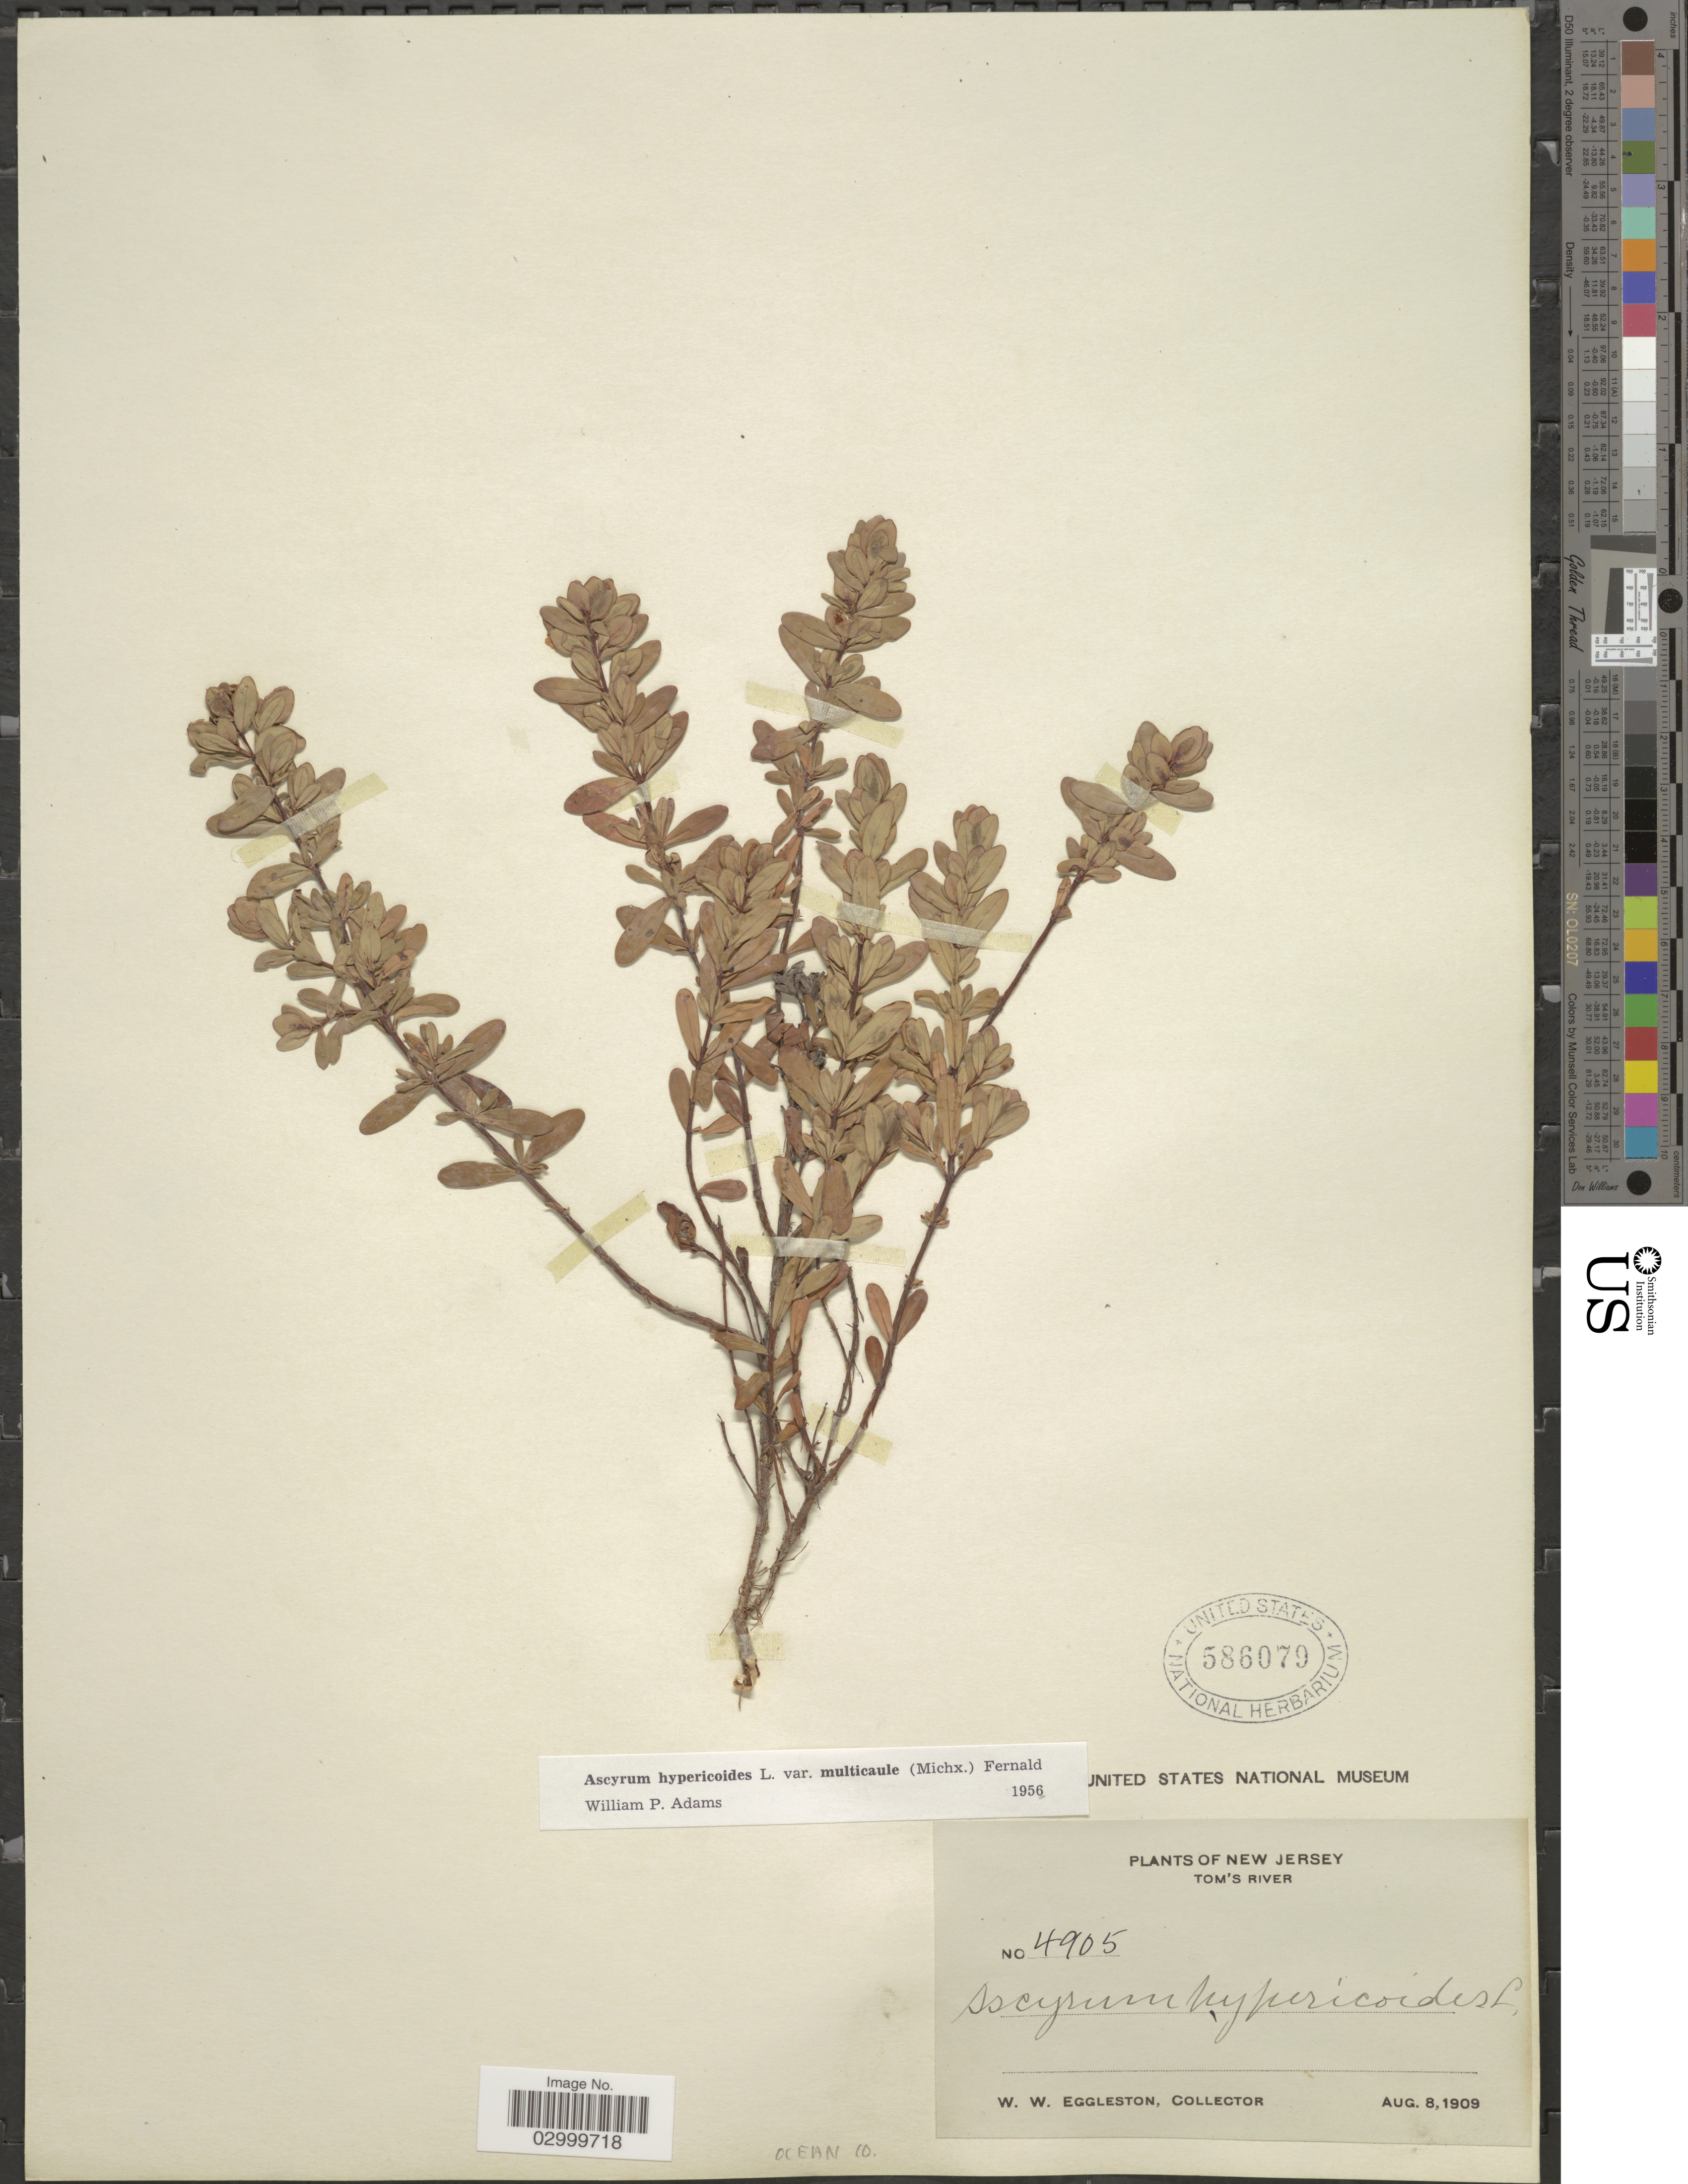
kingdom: Plantae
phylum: Tracheophyta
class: Magnoliopsida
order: Malpighiales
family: Hypericaceae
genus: Hypericum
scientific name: Hypericum stragulum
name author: W.P. Adams & N. Robson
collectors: W. W. Eggleston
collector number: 4905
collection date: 1909-08-08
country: United States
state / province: New Jersey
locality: Tom's River, Ocean Co.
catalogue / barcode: US 586079